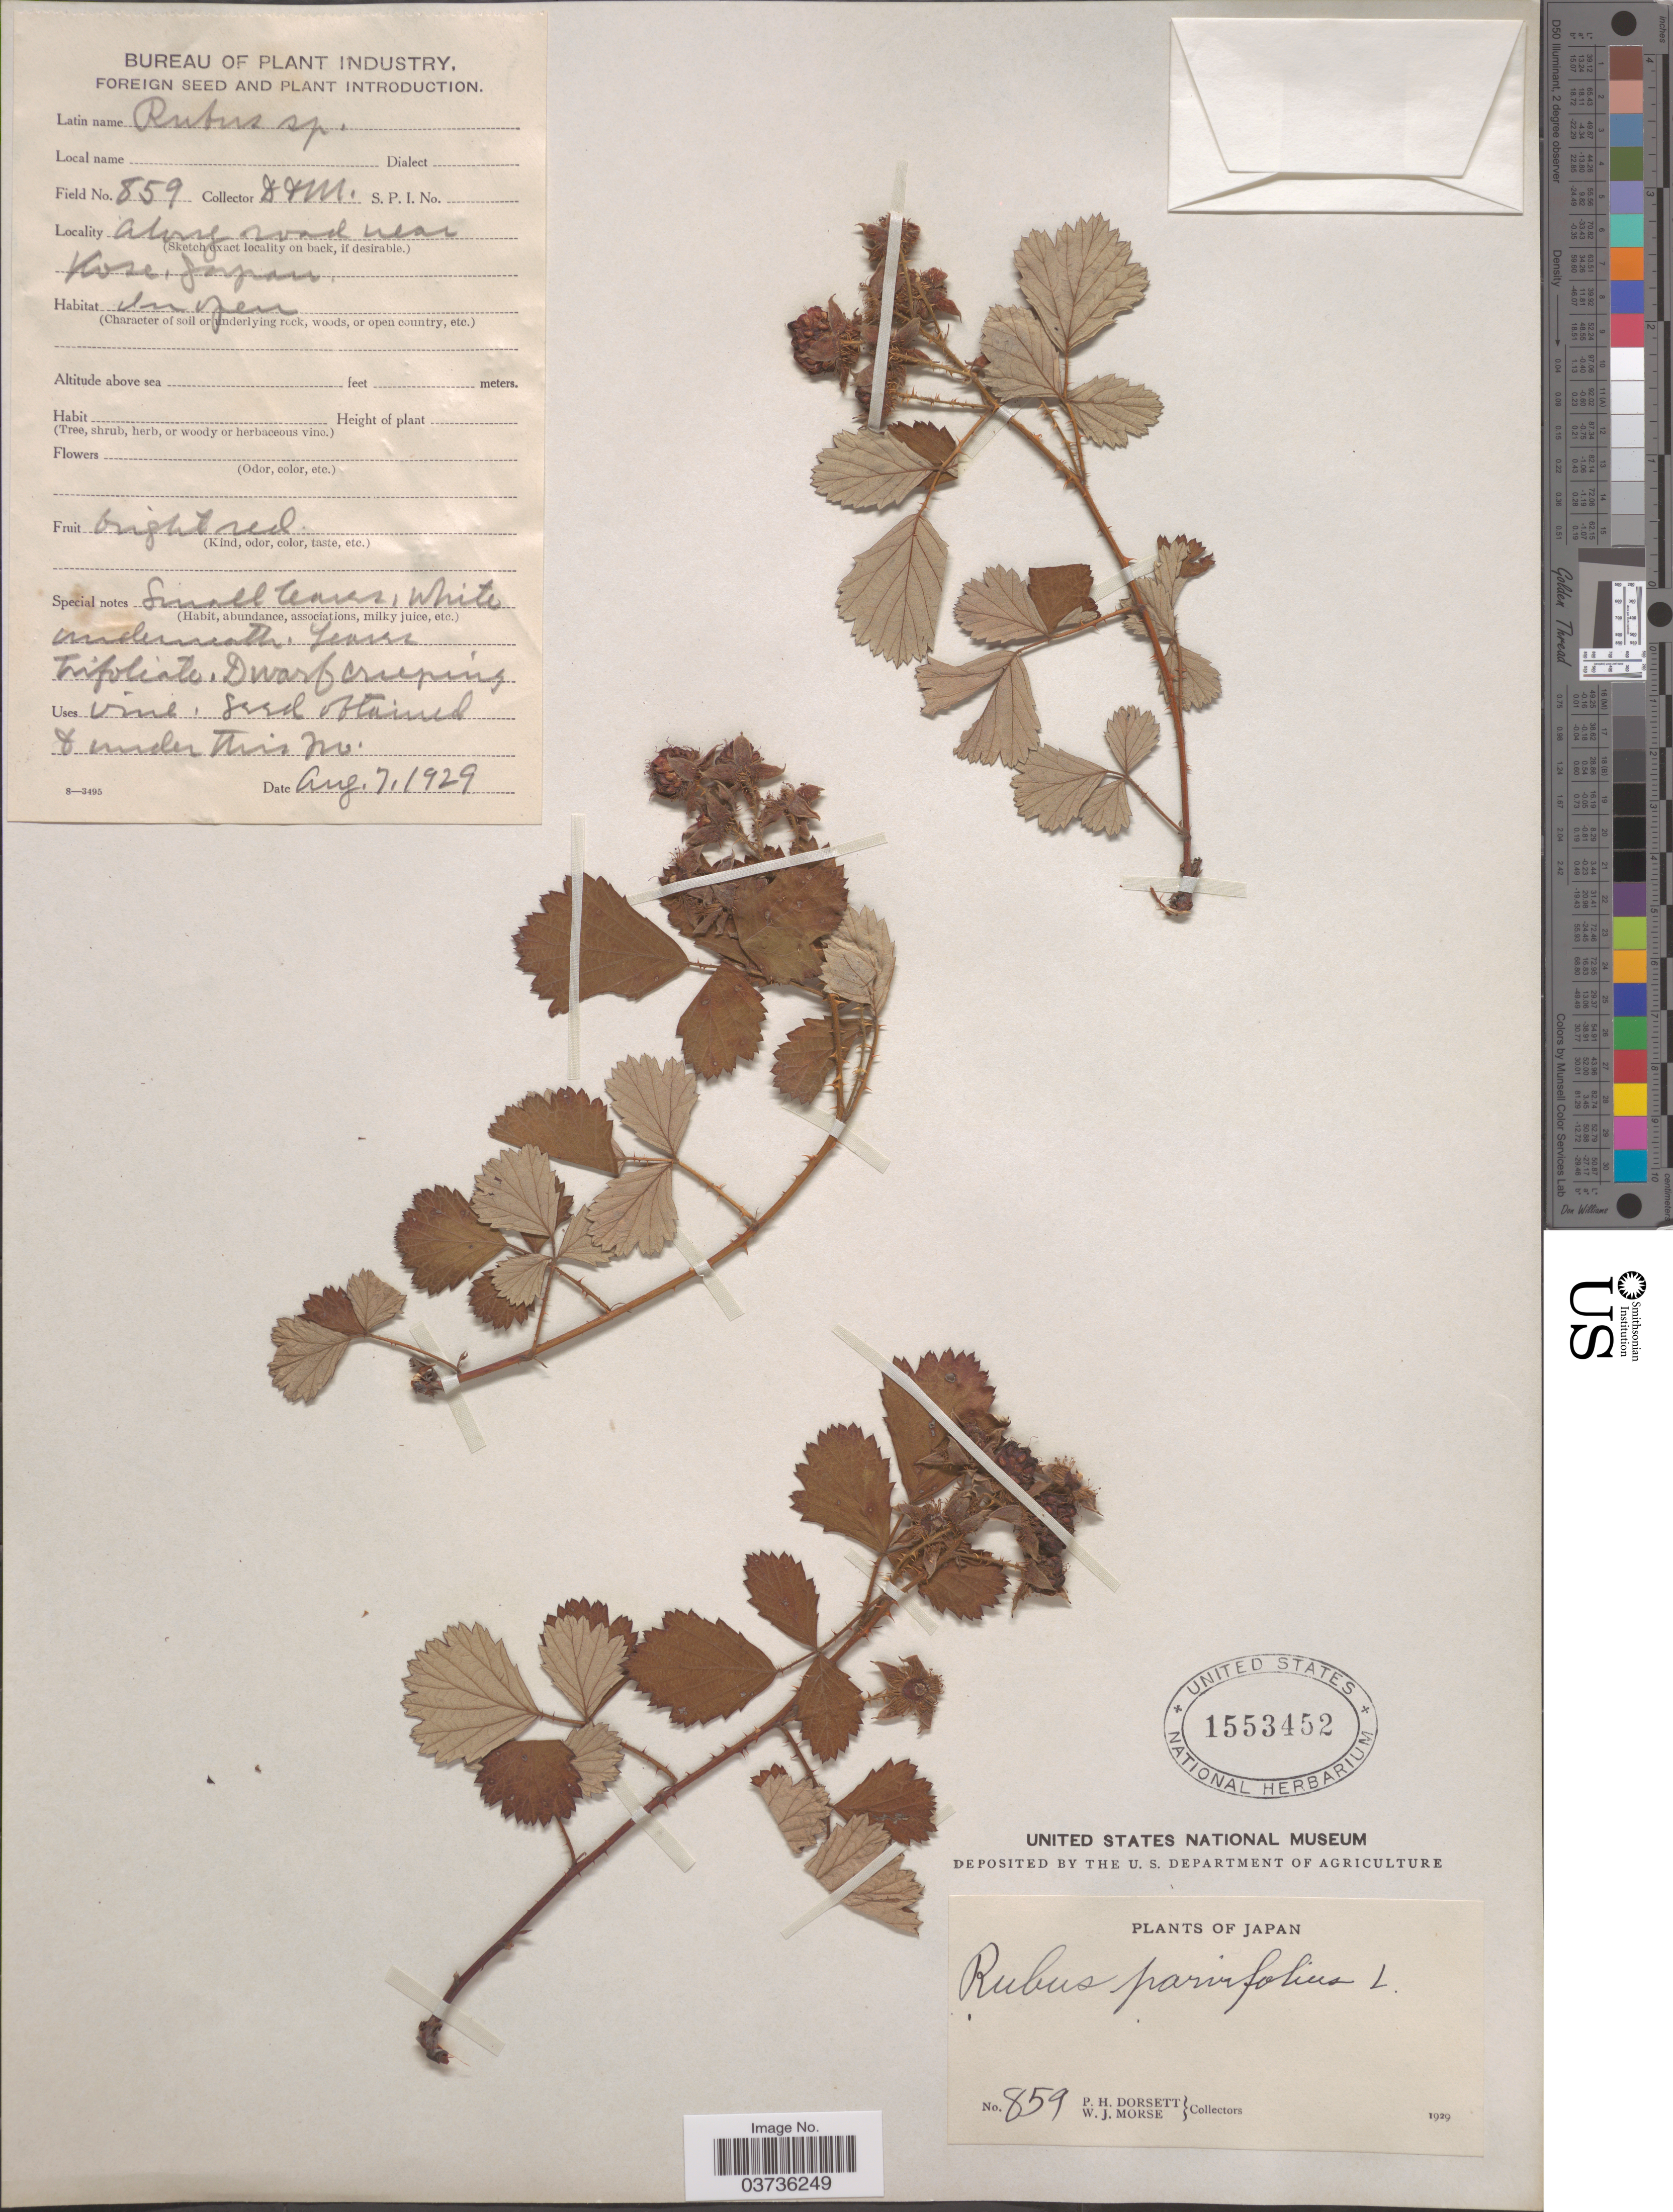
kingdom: Plantae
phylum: Tracheophyta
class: Magnoliopsida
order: Rosales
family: Rosaceae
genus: Rubus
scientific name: Rubus parvifolius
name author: L.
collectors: P. H. Dorsett & W. J. Morse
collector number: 859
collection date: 1929-08-07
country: Japan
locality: Along road near Kose.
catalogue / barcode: US 1553452